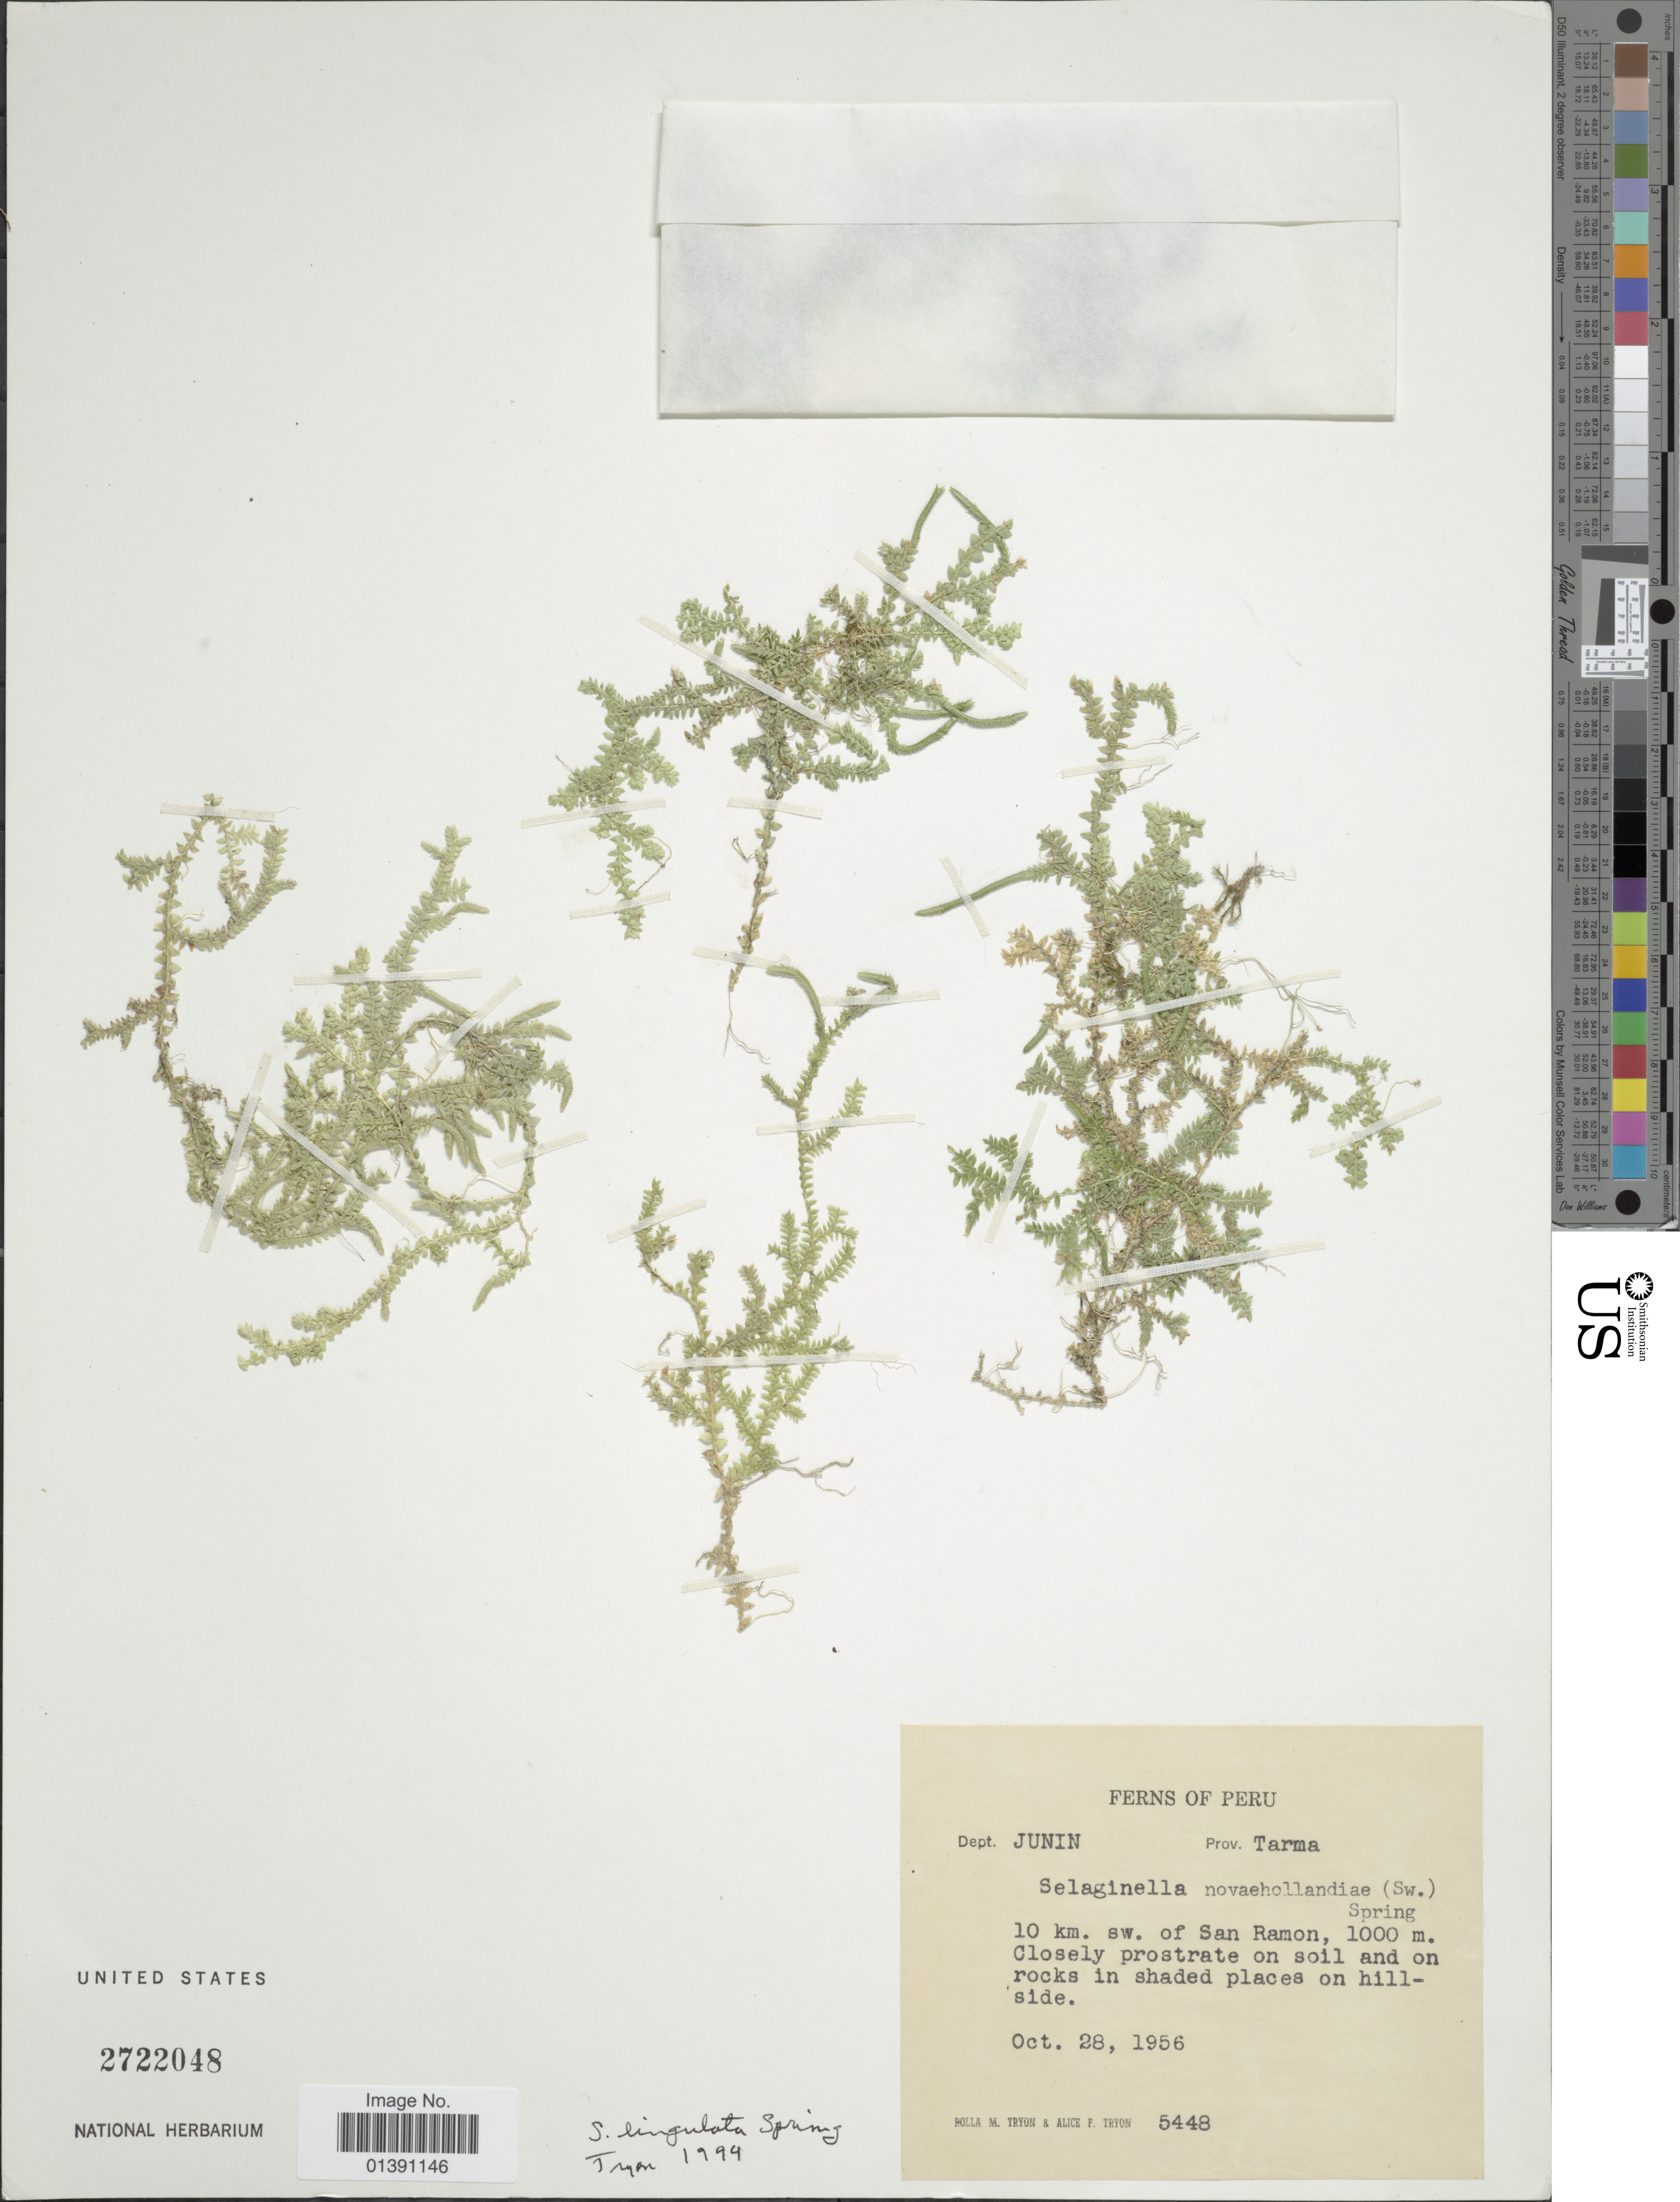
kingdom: Plantae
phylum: Tracheophyta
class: Lycopodiopsida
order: Selaginellales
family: Selaginellaceae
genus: Selaginella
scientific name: Selaginella lingulata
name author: Spring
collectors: R. M. Tryon & A. F. Tryon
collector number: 5448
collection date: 1956-10-28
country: Peru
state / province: Junín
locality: Prov. Tarma, 10 km sw. of San Ramon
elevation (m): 1000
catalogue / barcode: US 2722048